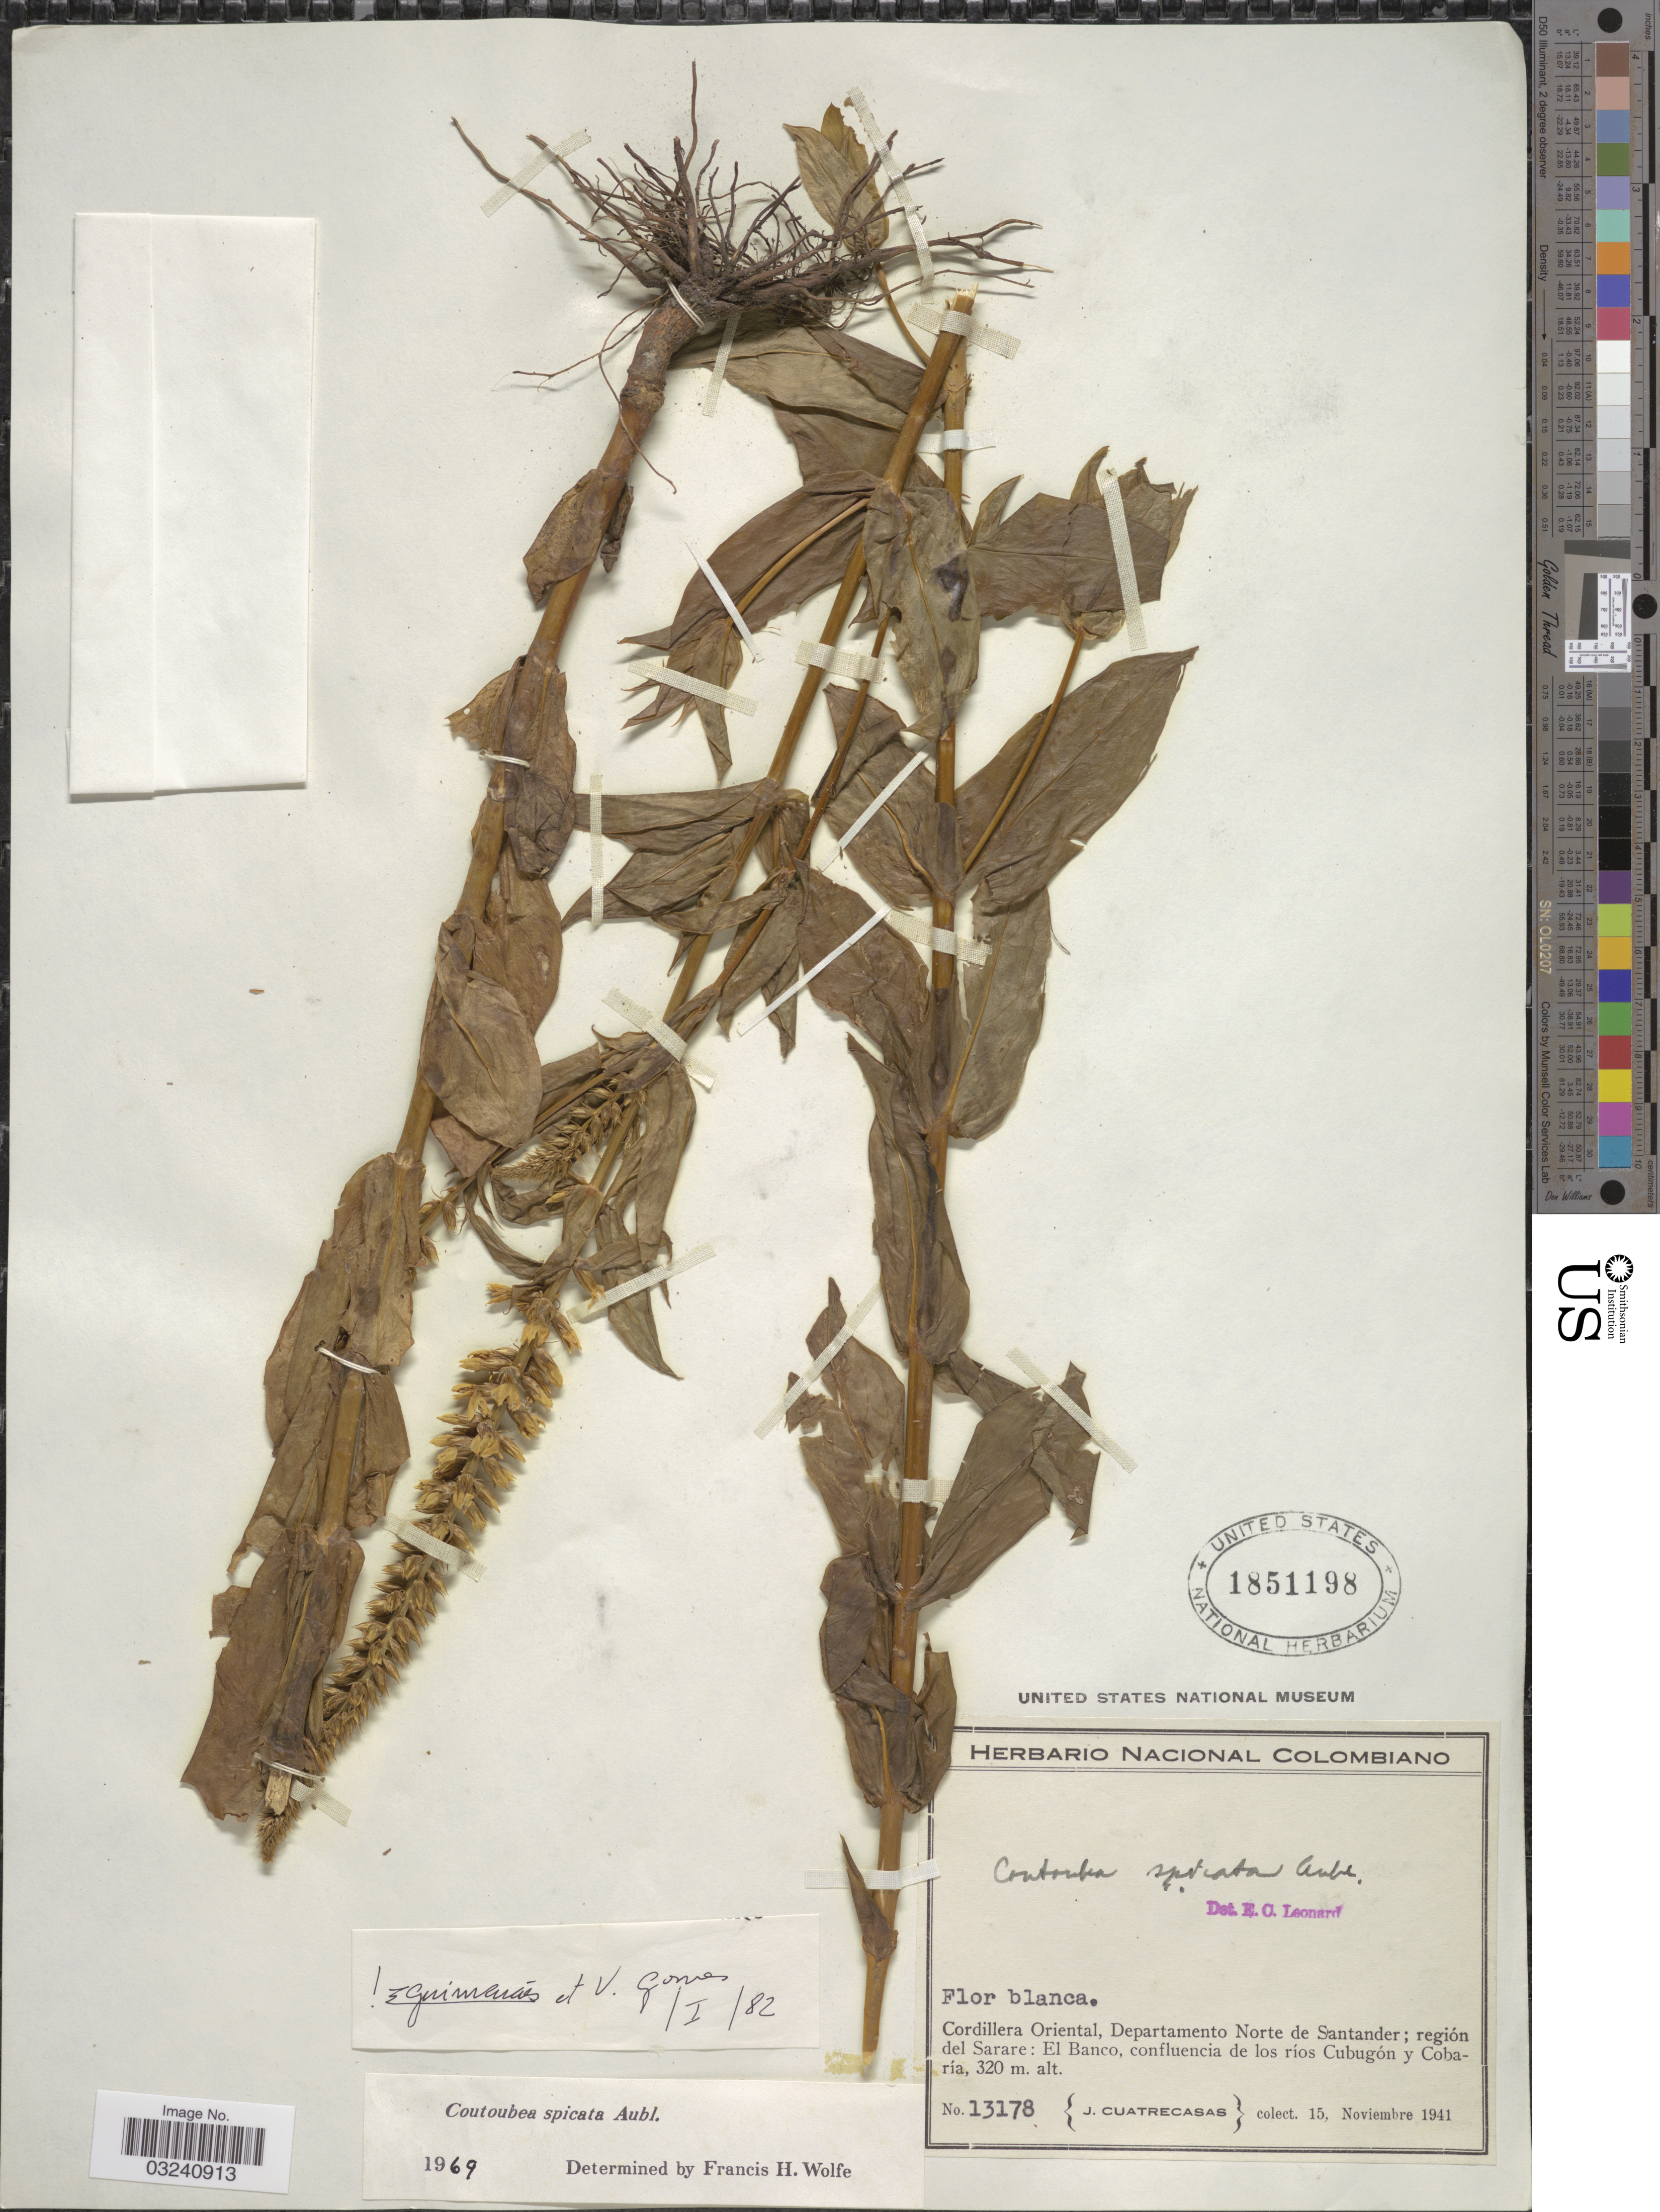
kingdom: Plantae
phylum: Tracheophyta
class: Magnoliopsida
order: Gentianales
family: Gentianaceae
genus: Coutoubea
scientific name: Coutoubea spicata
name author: Aubl.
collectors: J. Cuatrecasas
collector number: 13178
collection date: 1941-11-15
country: Colombia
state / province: Norte de Santander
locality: Cordillera Oriental, Departamento Norte de Santander; región del Sarare: El Banco, confluencia de los ríos Cubugón y Cobaría.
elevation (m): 320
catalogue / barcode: US 1851198